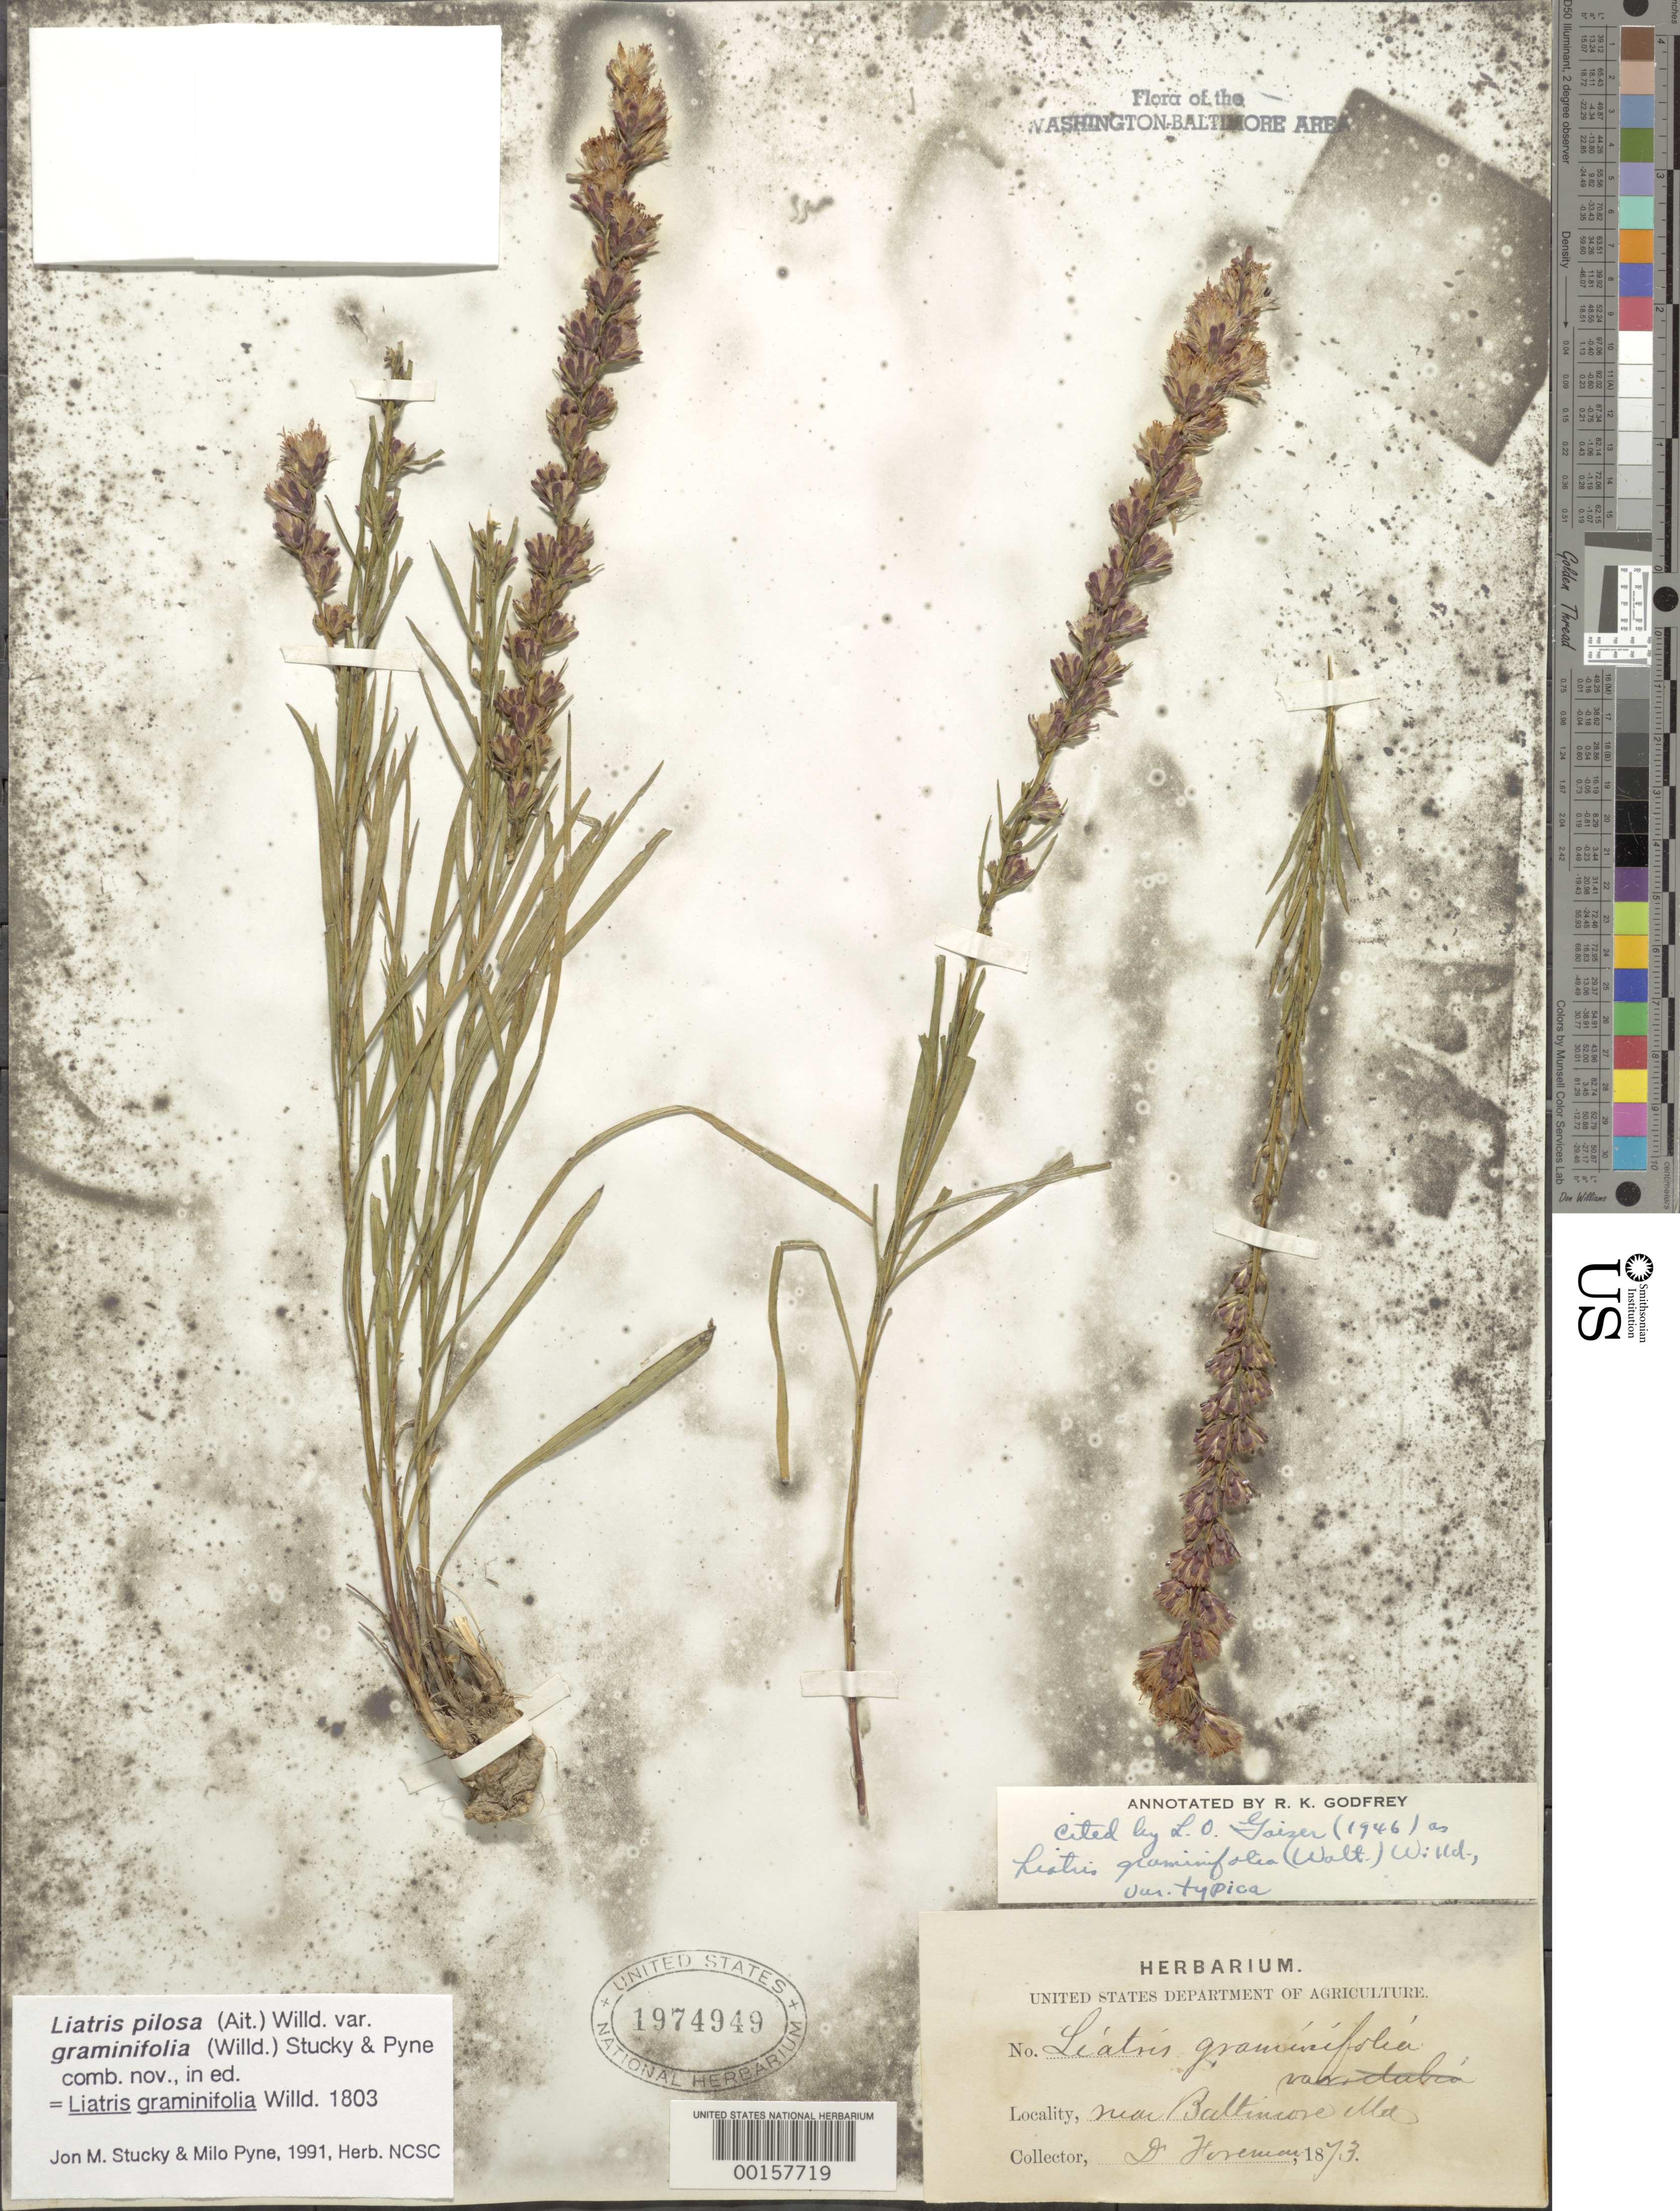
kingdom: Plantae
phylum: Tracheophyta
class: Magnoliopsida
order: Asterales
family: Asteraceae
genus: Liatris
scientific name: Liatris pilosa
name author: (Aiton) Willd.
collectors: D. Foreman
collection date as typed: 1873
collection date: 1873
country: United States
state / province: Maryland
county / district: City of Baltimore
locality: Baltimore vicinity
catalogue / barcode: US 1974949